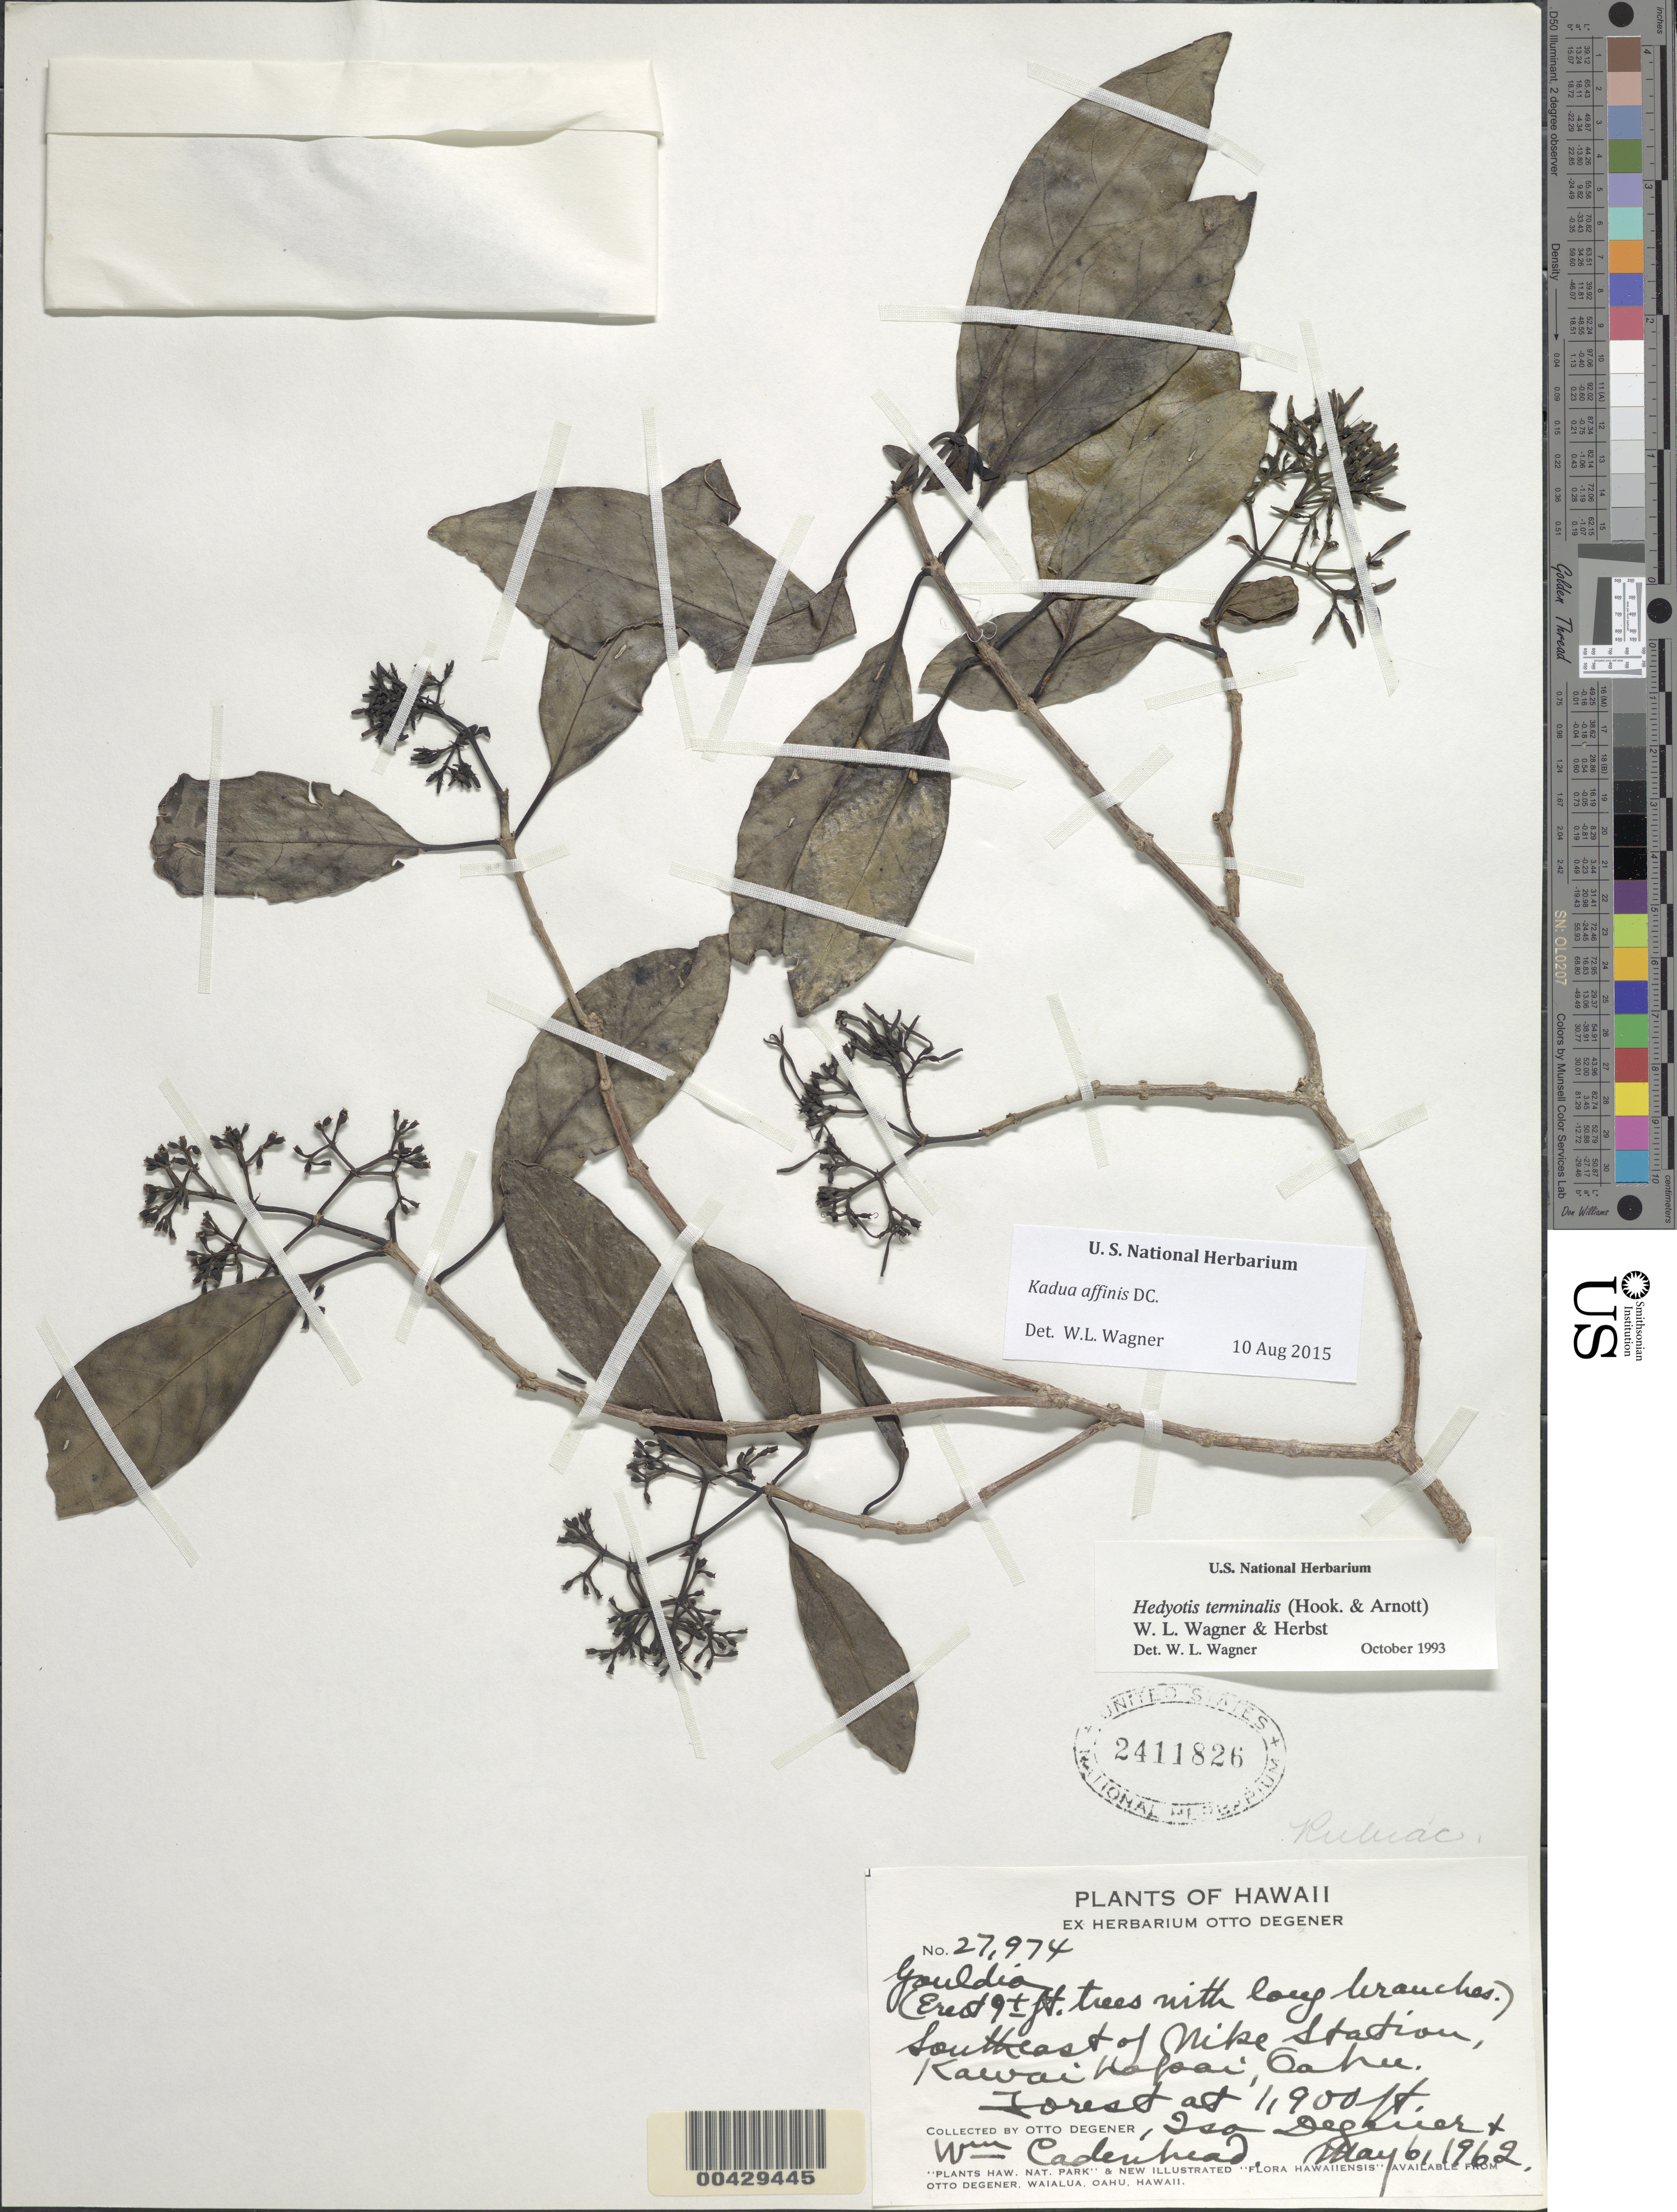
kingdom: Plantae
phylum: Tracheophyta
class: Magnoliopsida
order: Gentianales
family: Rubiaceae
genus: Kadua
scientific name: Kadua affinis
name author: DC.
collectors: O. Degener, I. Degener & W. Cadenhead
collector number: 27974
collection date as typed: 6 May 1962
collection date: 1962-05-06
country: United States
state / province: Hawaii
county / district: Honolulu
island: Oahu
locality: Southeast of Nike Station, Kawaihapai.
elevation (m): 579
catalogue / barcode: US 2411826